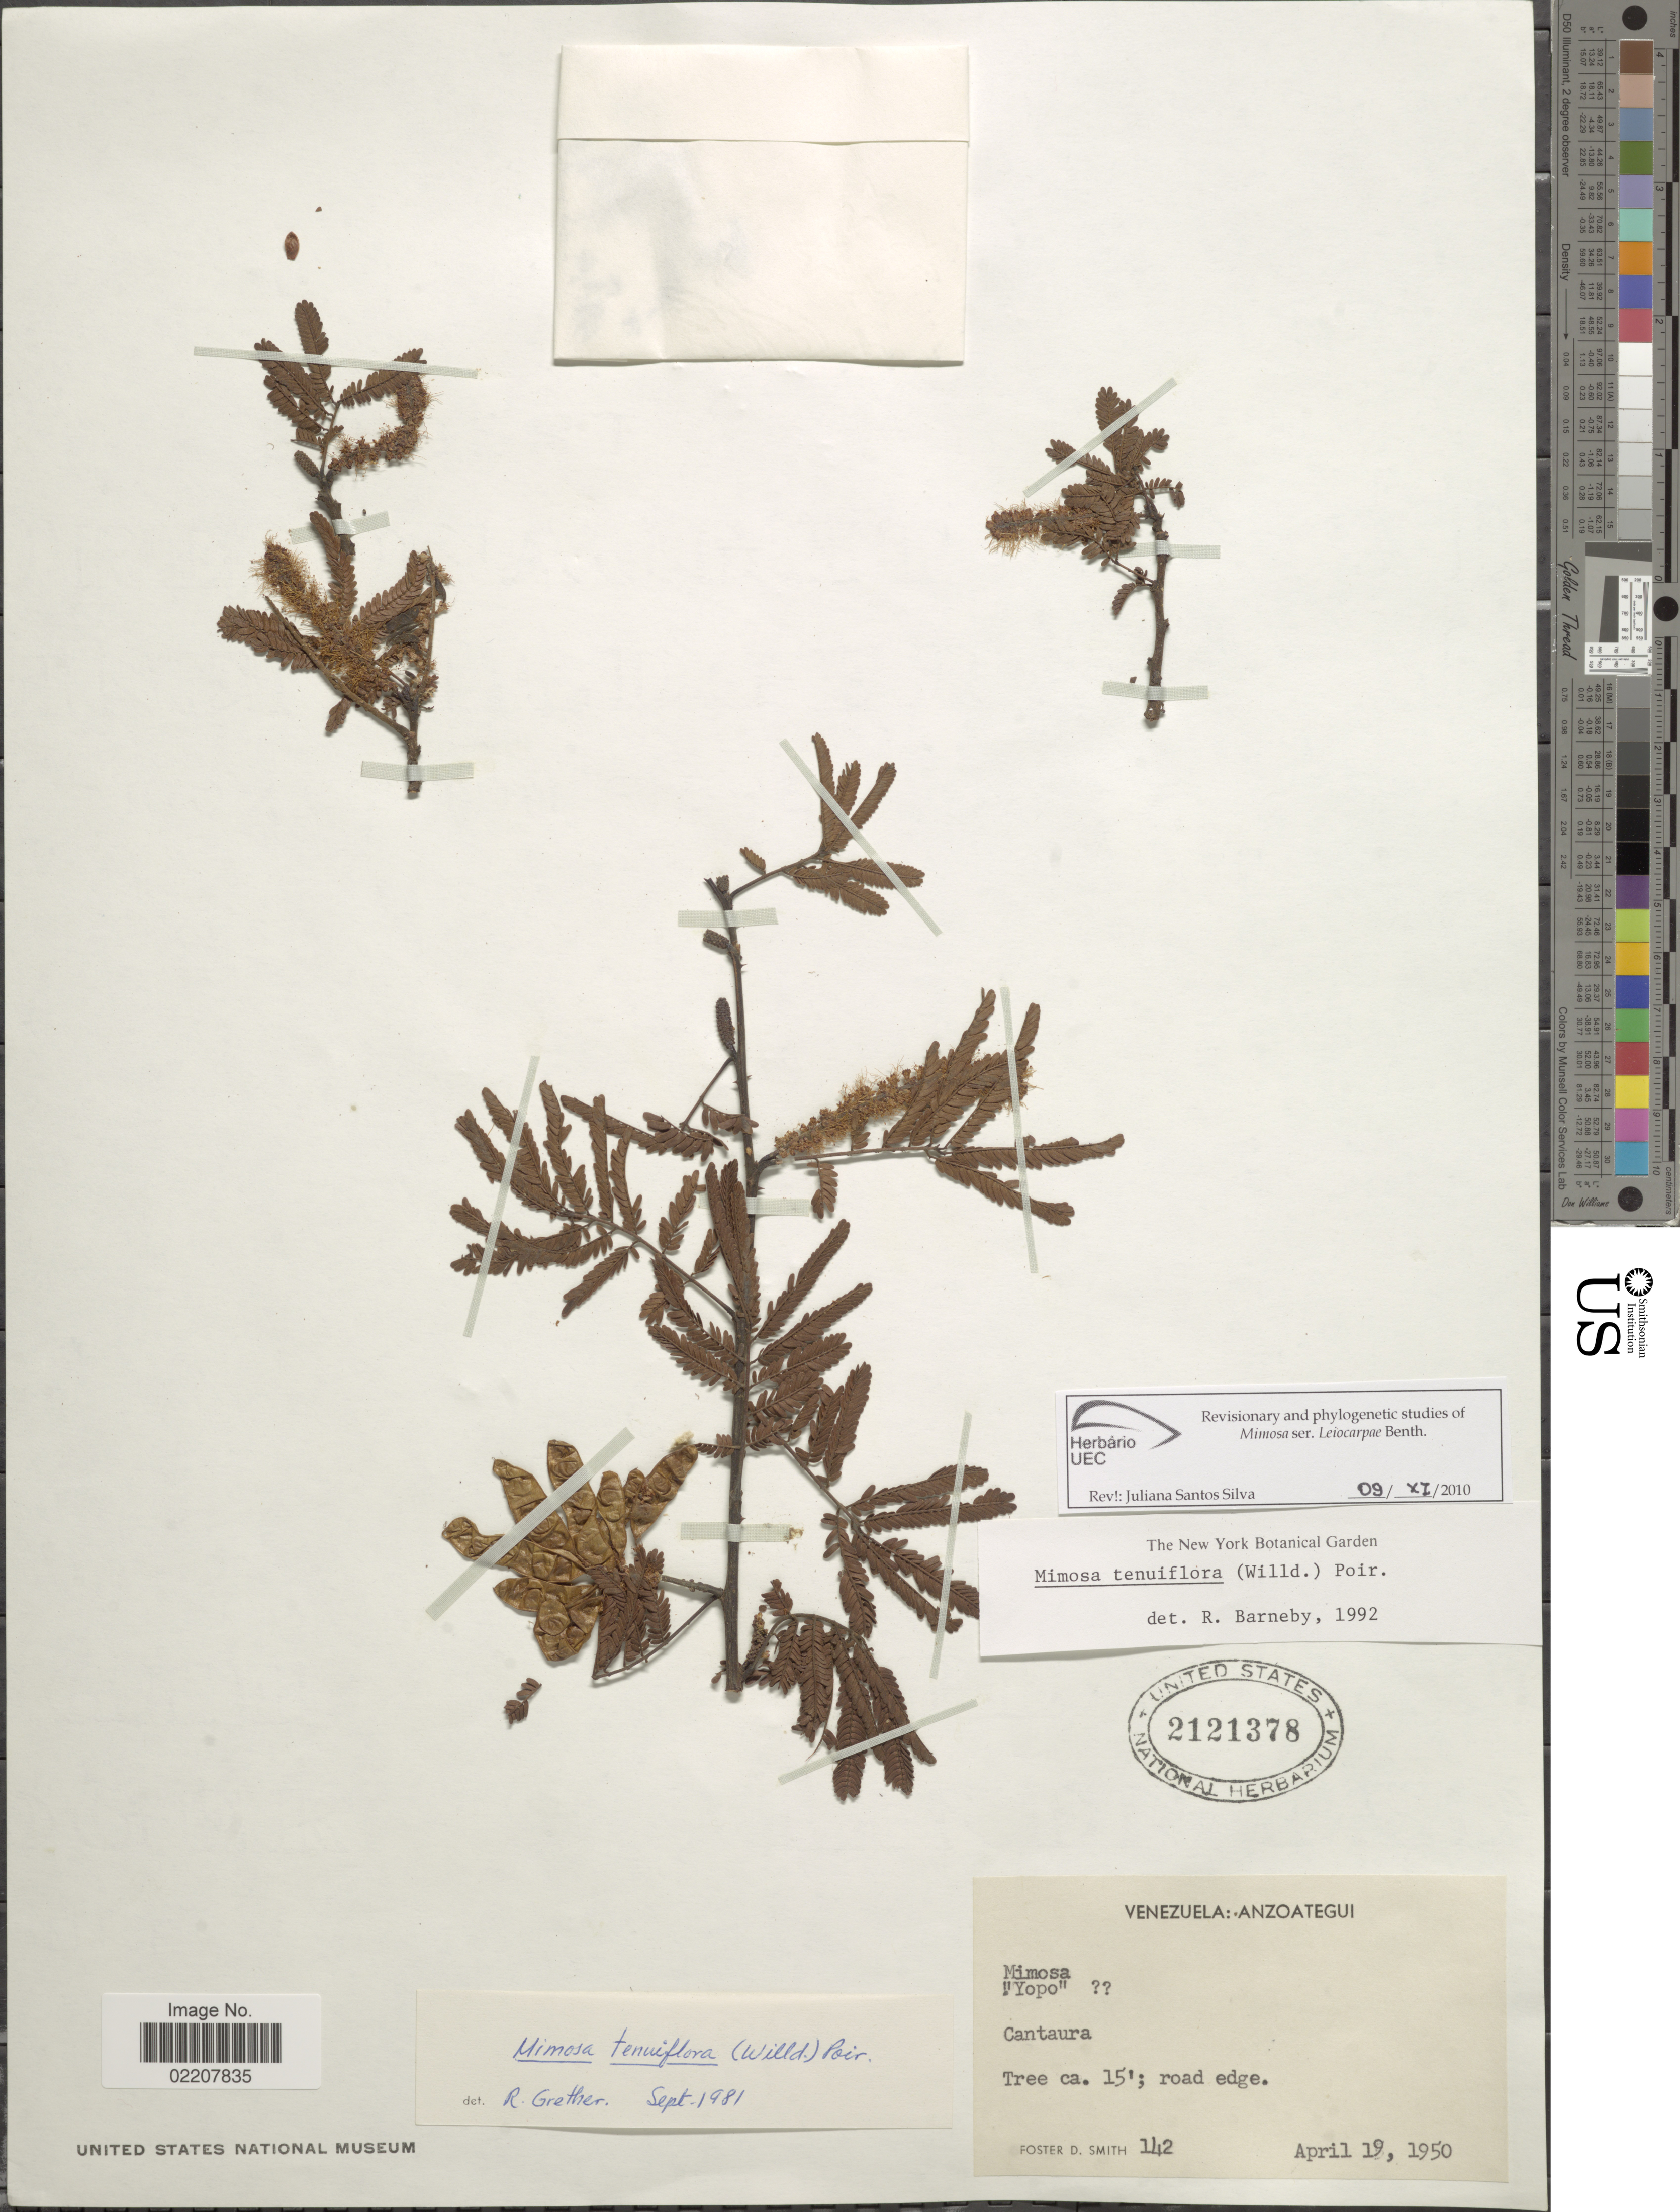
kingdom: Plantae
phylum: Tracheophyta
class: Magnoliopsida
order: Fabales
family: Fabaceae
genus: Mimosa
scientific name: Mimosa tenuiflora Benth., nom. illeg. hom.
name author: Benth.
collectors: F. Smith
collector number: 142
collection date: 1950-04-19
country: Venezuela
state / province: Anzoategui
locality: Cantaura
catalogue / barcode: US 2121378